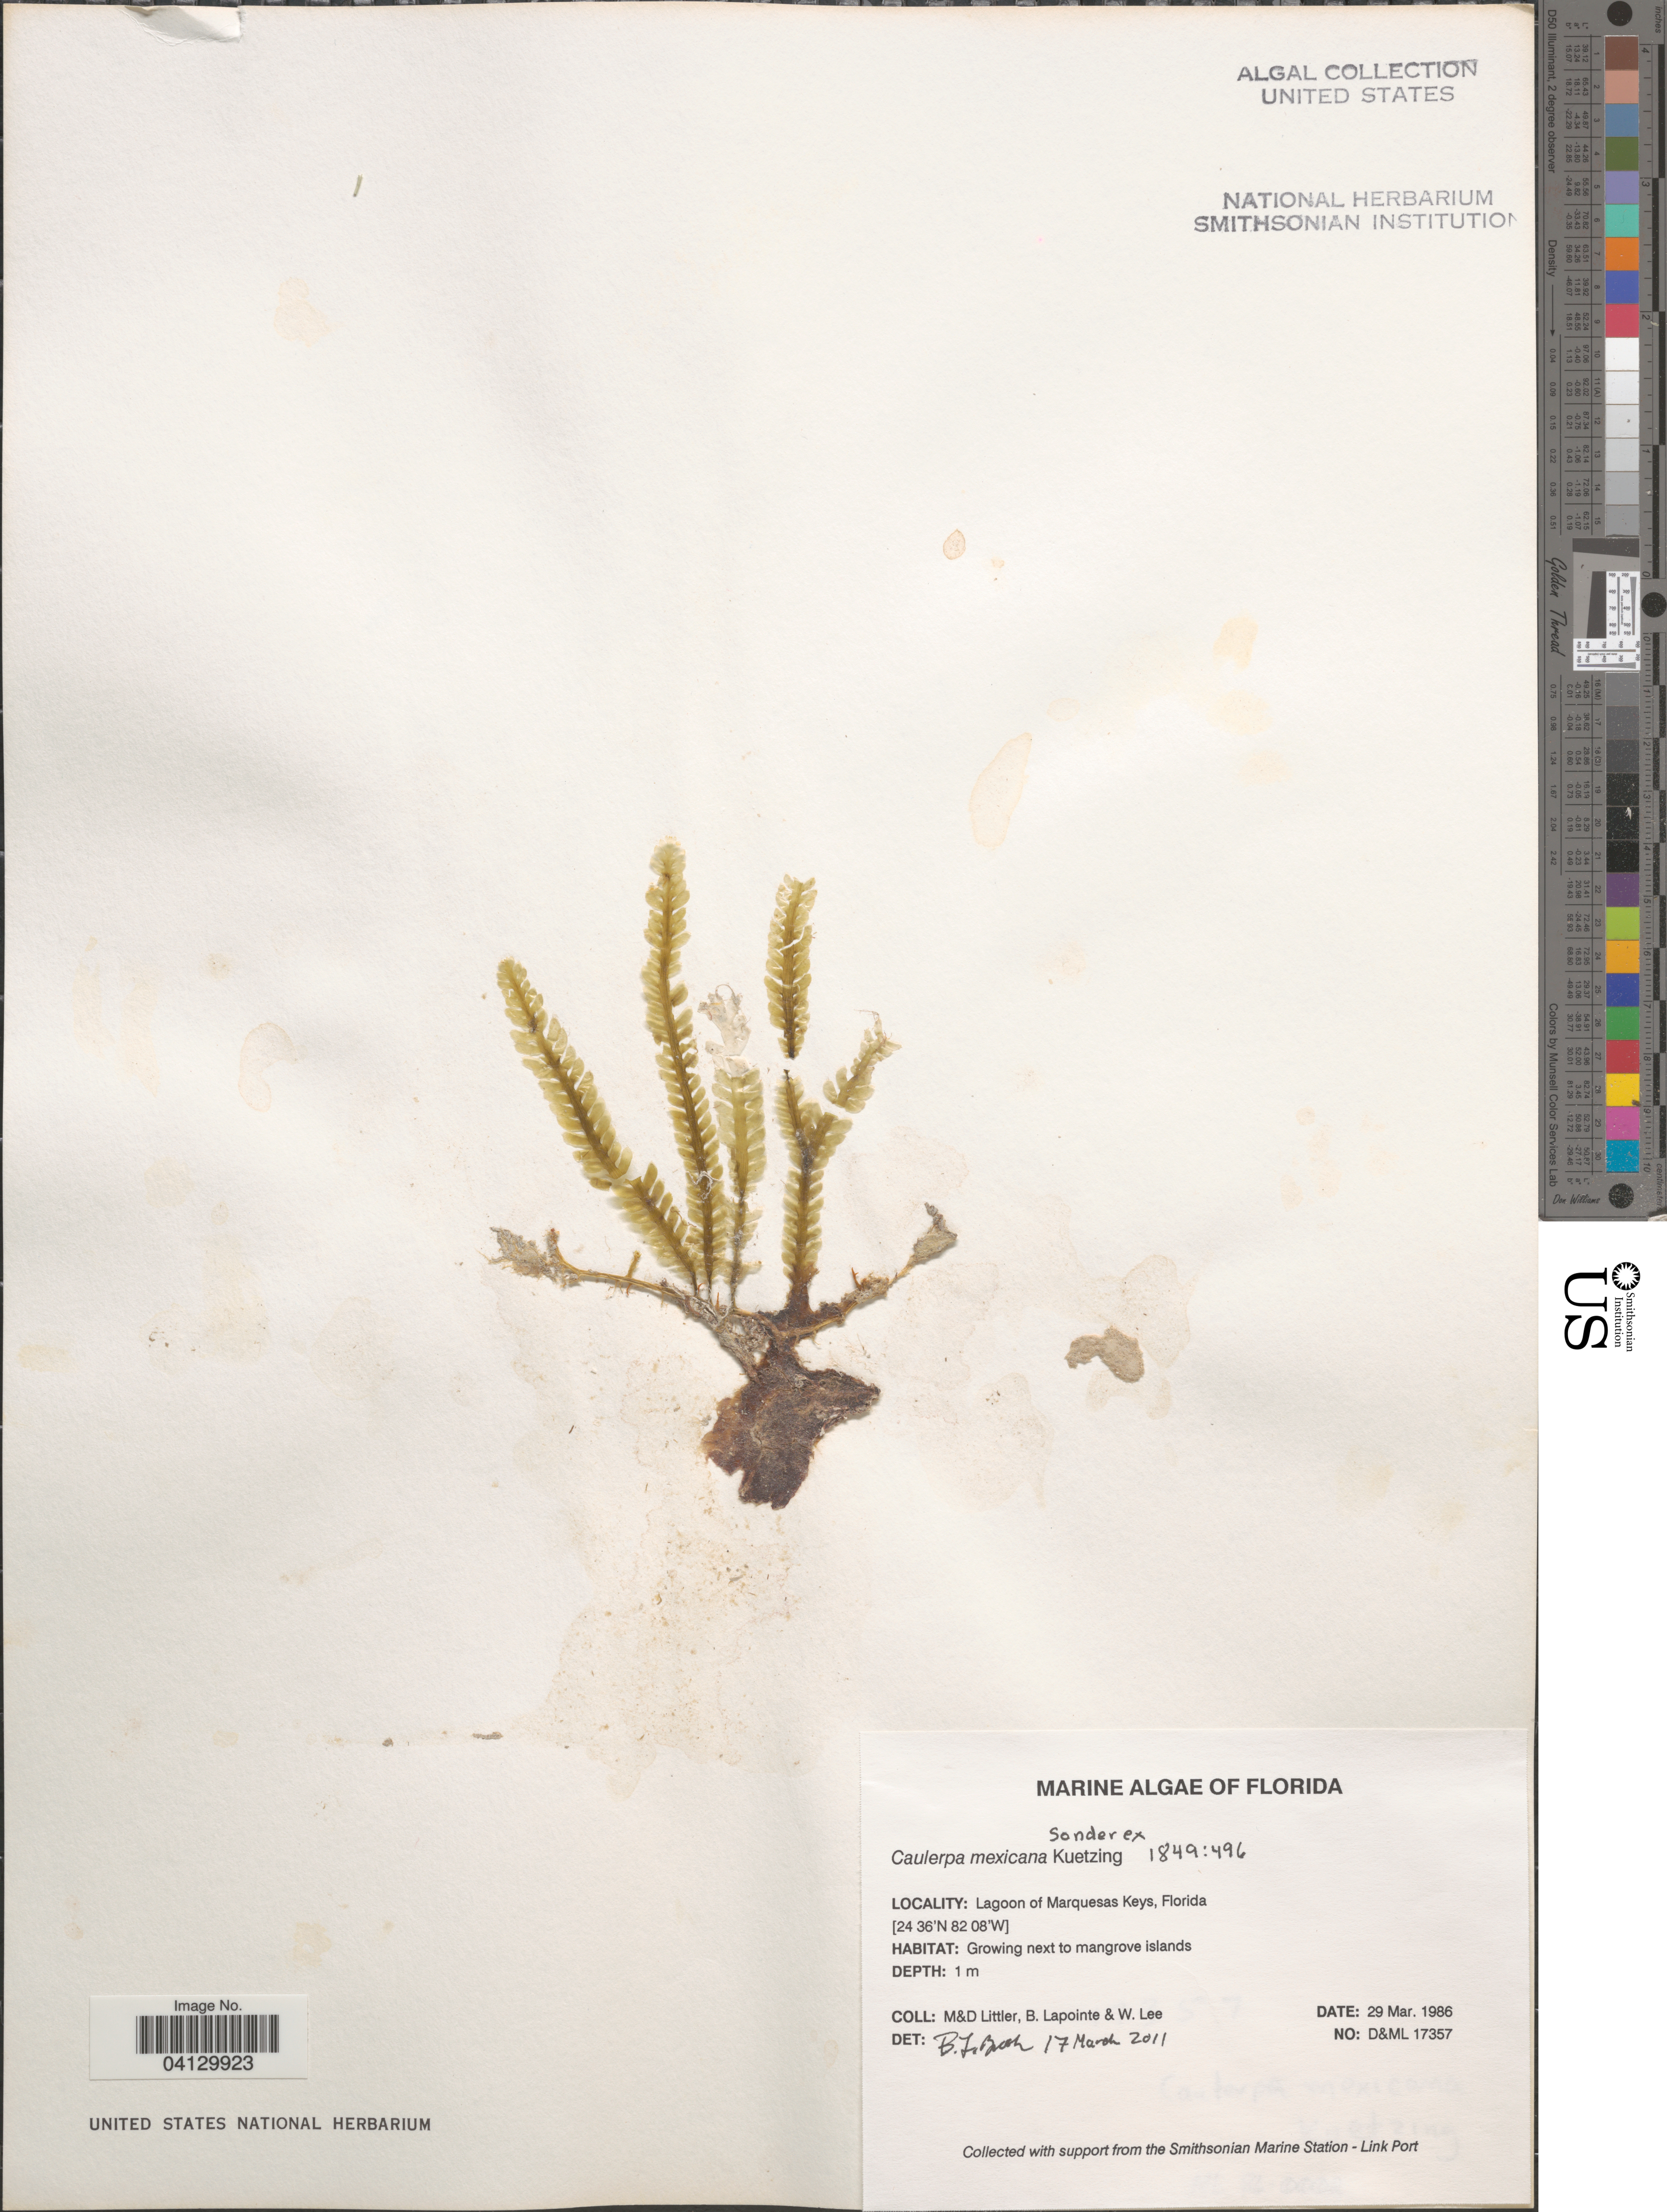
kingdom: Plantae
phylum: Chlorophyta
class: Ulvophyceae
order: Bryopsidales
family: Caulerpaceae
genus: Caulerpa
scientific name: Caulerpa mexicana f. pectinata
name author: (Kütz.) W.R. Taylor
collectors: M. Littler, D. S. Littler, B. Lapointe & W. Lee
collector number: D&ML17357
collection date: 1986-03-29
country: United States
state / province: Florida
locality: Lagoon of Marquesas Keys.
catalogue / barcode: US 329073